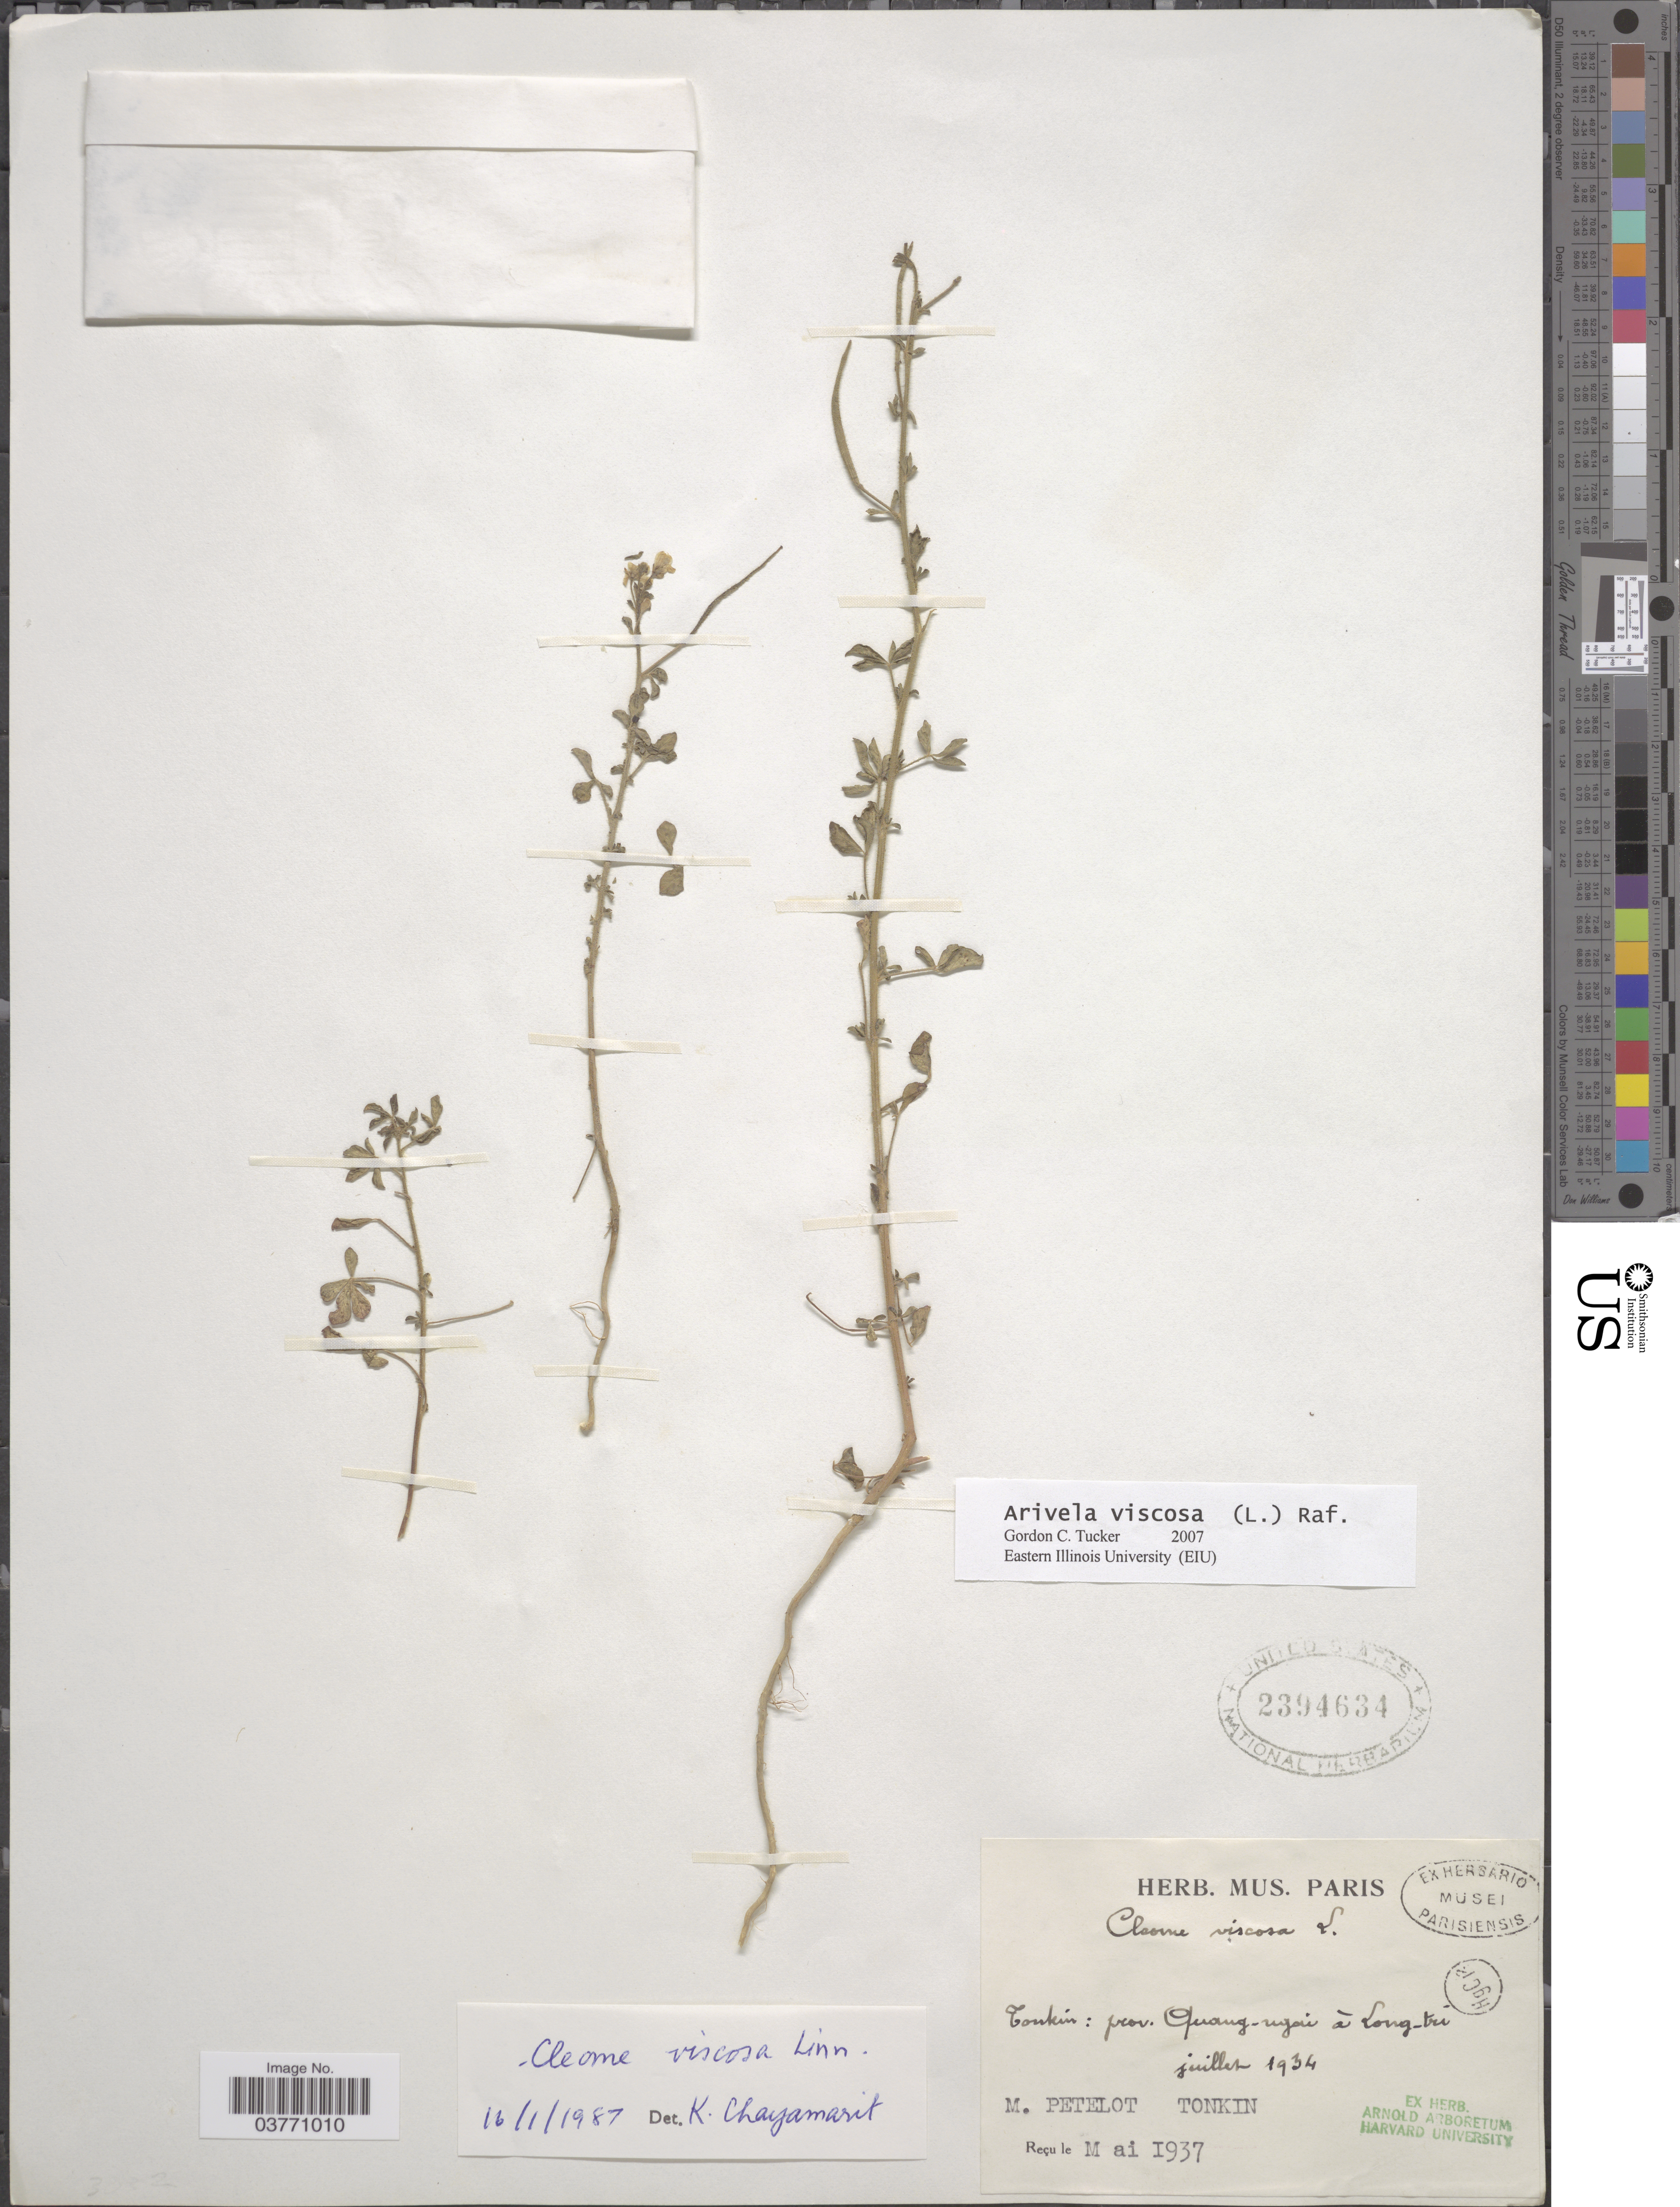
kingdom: Plantae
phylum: Tracheophyta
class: Magnoliopsida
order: Brassicales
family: Cleomaceae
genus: Arivela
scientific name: Arivela viscosa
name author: (L.) Raf.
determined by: Tucker, G. C.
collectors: M. Petelot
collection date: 1934-07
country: Vietnam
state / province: Quang Ngai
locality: Tonkin: prov. Quang-ngai á Long-tri.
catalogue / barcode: US 2394634